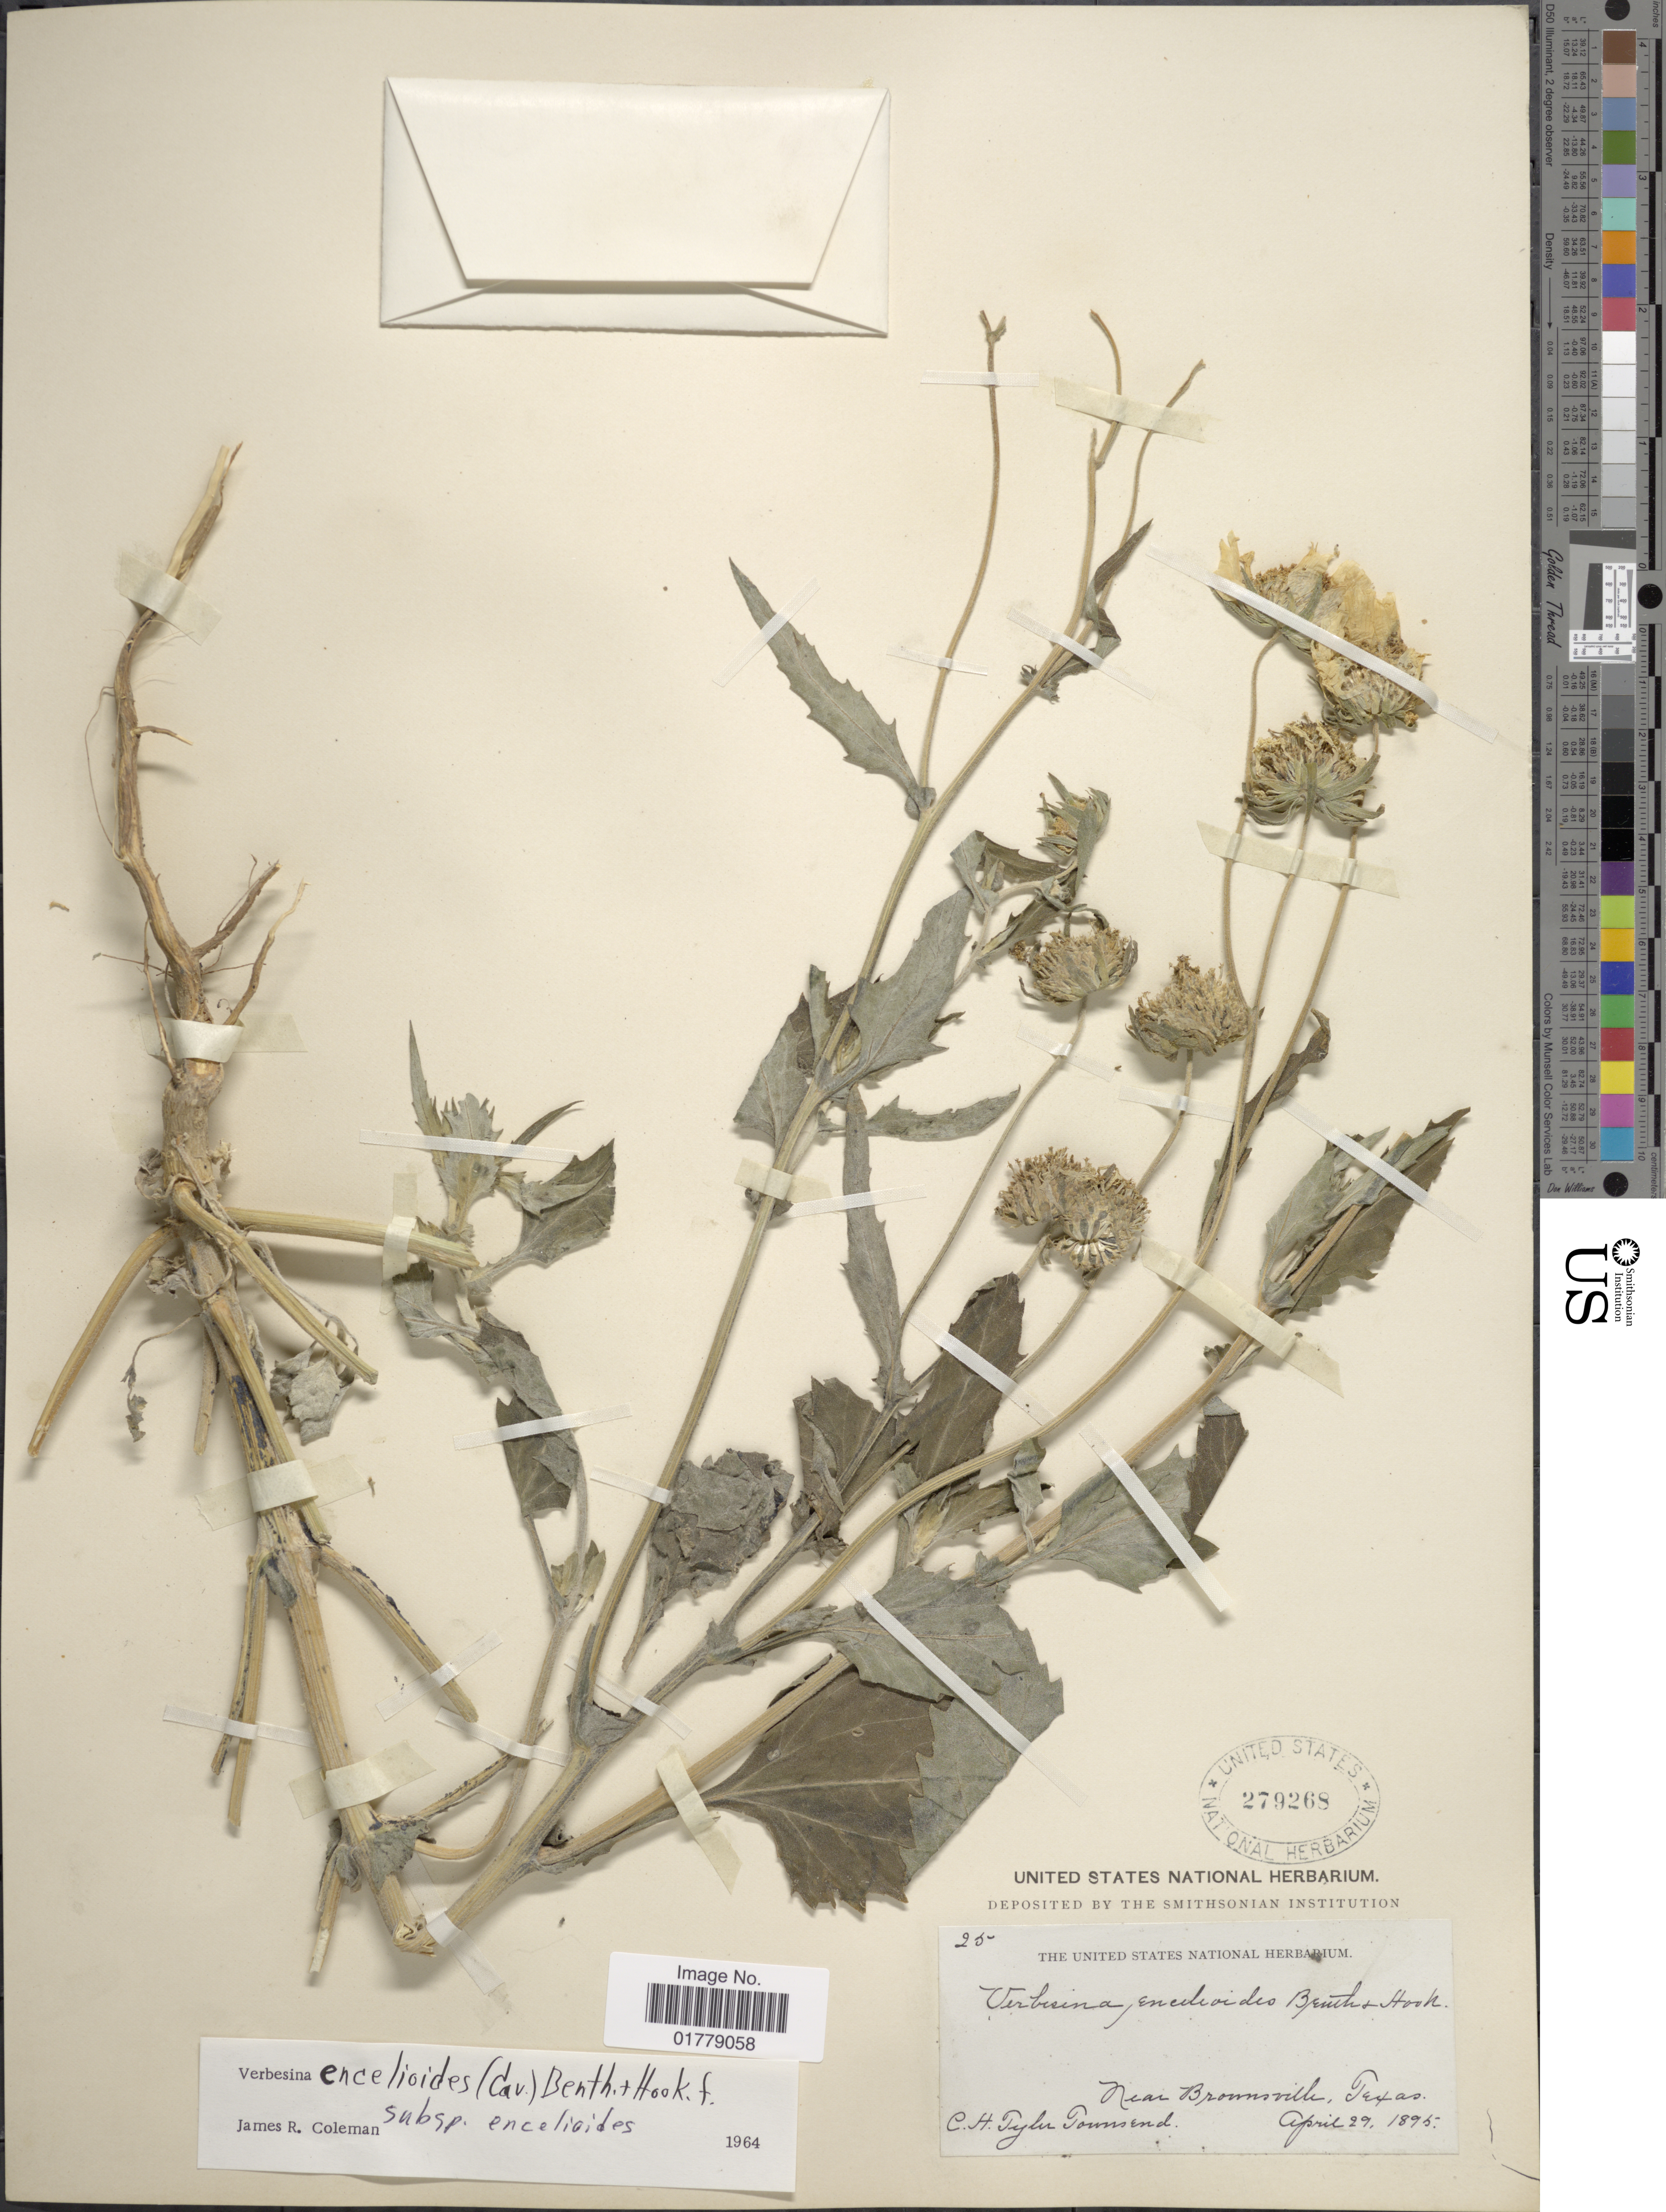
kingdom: Plantae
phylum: Tracheophyta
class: Magnoliopsida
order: Asterales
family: Asteraceae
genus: Verbesina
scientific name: Verbesina encelioides subsp. encelioides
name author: (Cav.) Benth. & Hook.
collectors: C. H. T. Townsend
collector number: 25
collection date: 1895-04-29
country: United States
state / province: Texas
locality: Near Brownsville, Texas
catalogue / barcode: US 279268